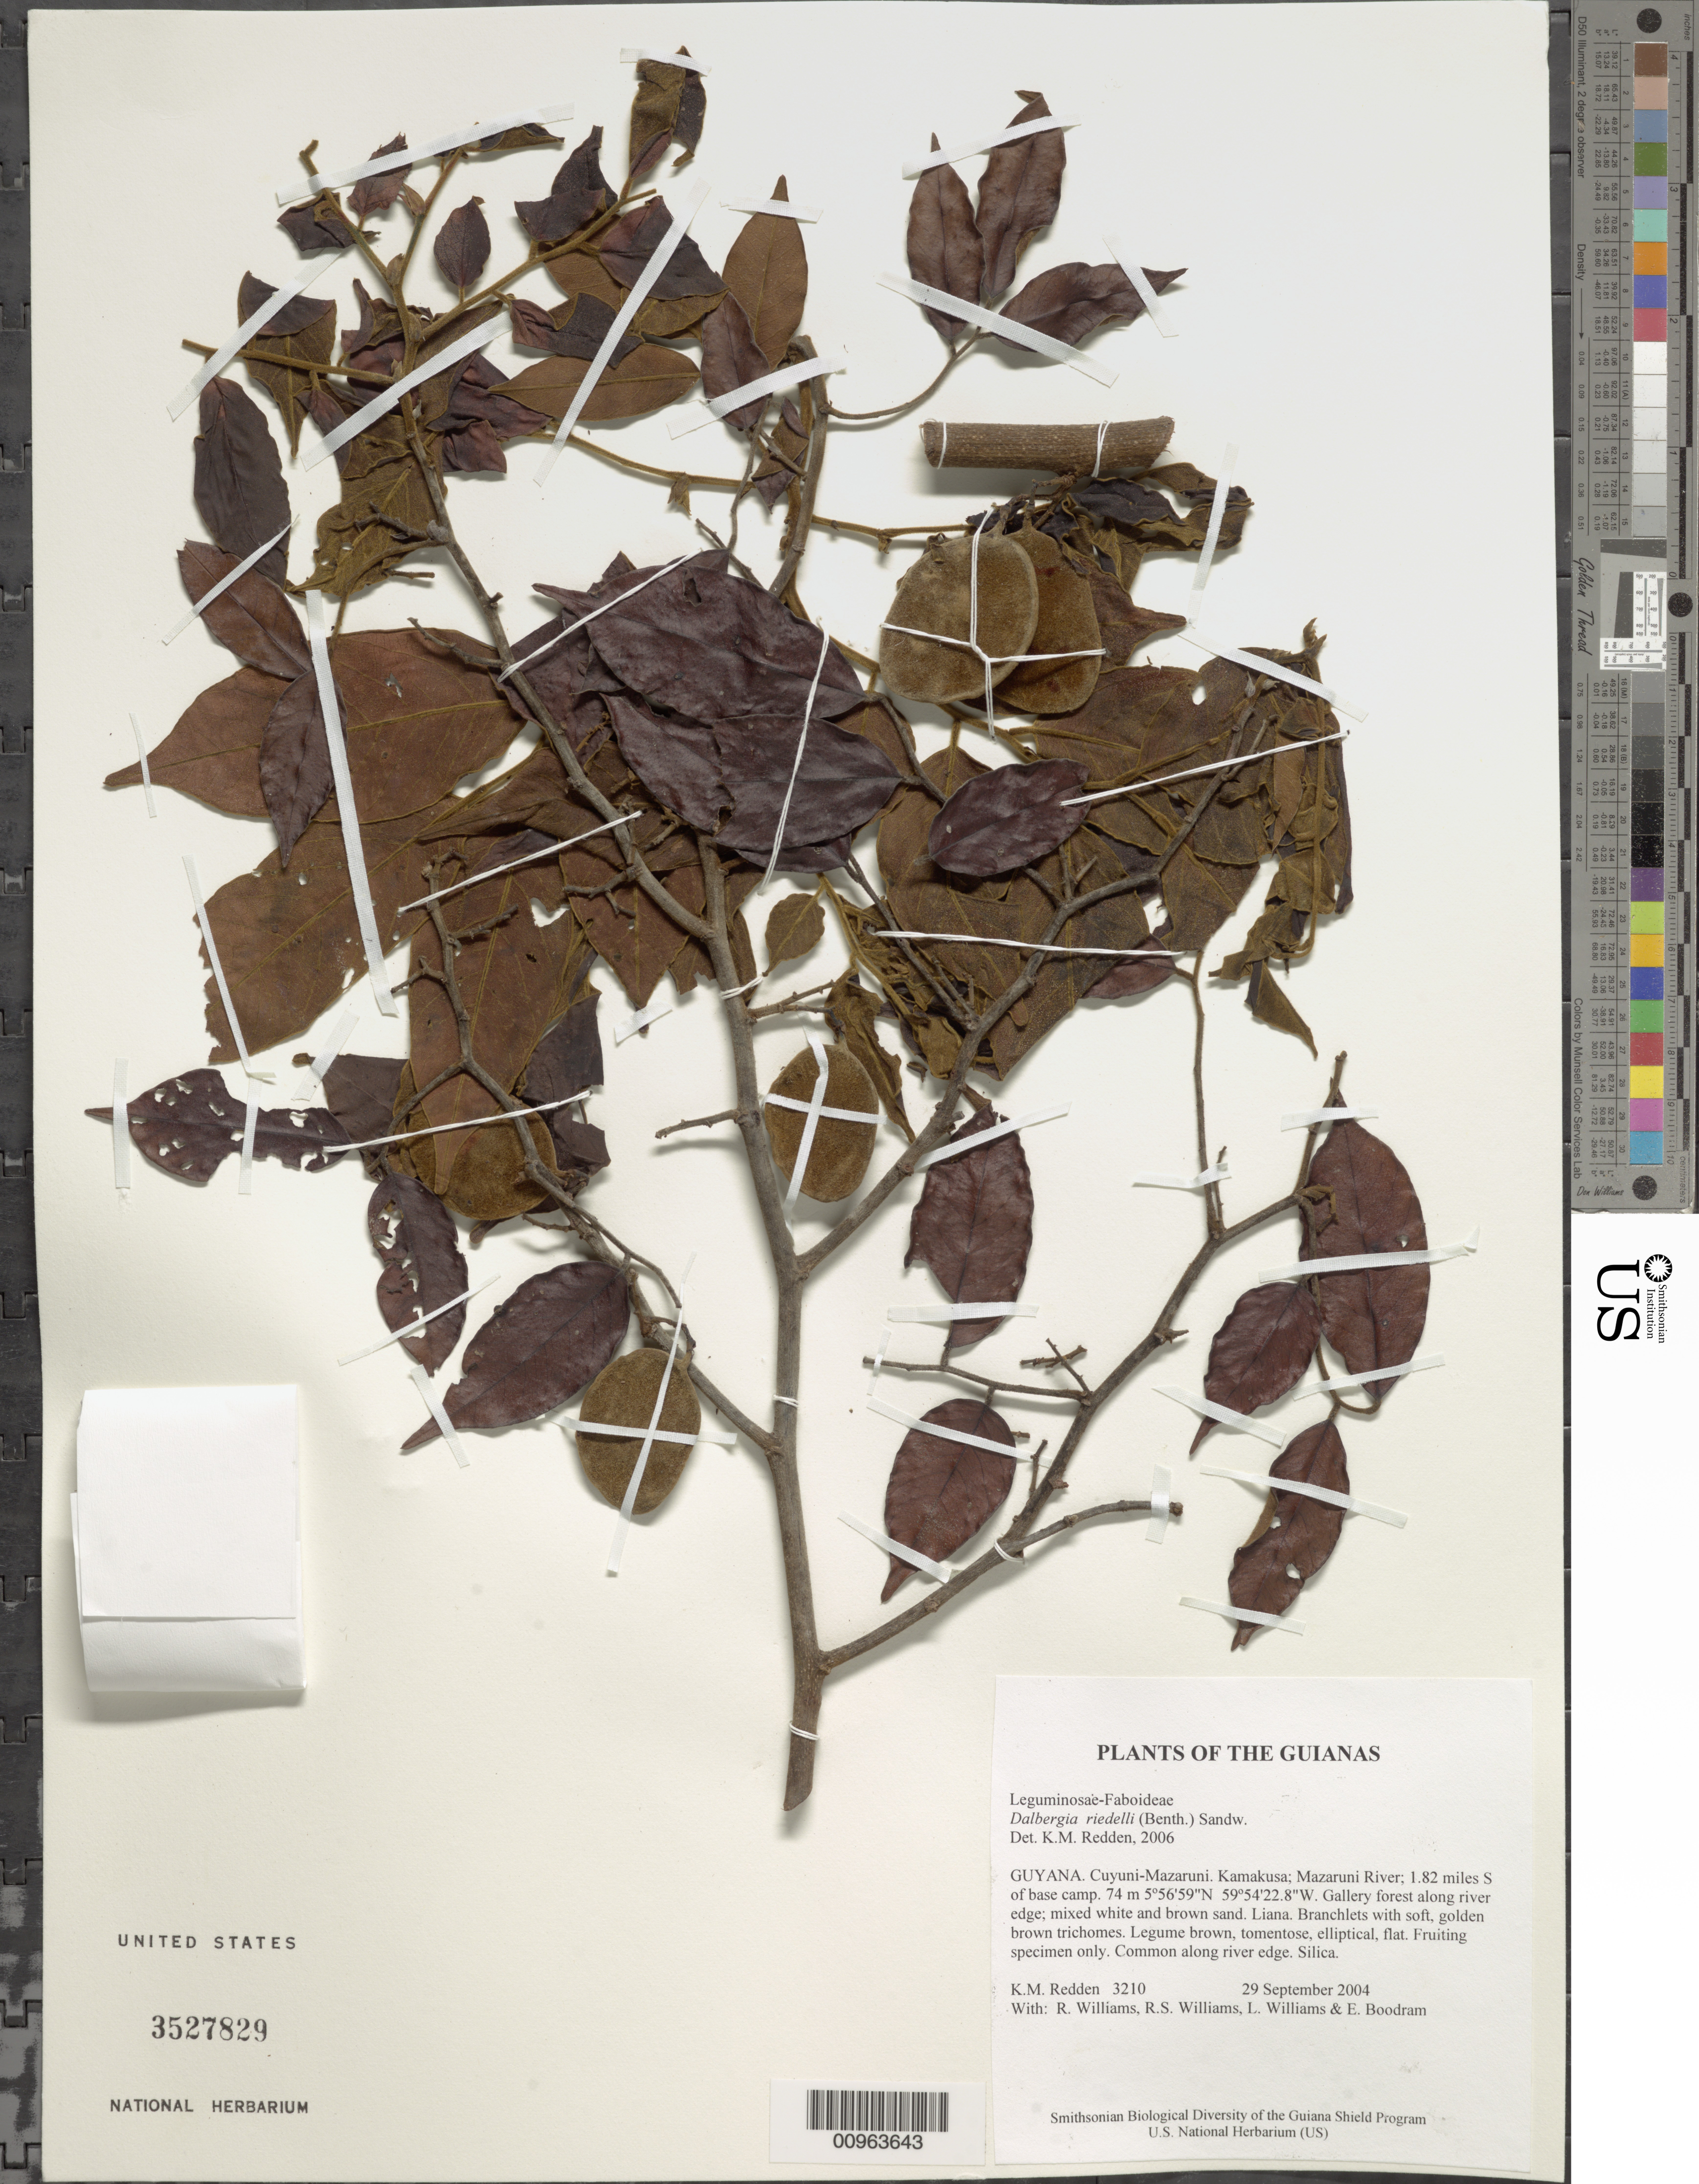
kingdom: Plantae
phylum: Tracheophyta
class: Magnoliopsida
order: Fabales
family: Fabaceae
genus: Dalbergia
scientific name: Dalbergia riedelii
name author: (Benth.) Sandwith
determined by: Redden, K. M.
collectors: K. M. Redden, R. Williams, R. S. Williams, L. Williams & E. Boodram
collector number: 3210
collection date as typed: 29 September 2004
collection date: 2004-09-29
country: Guyana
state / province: Cuyuni-Mazaruni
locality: Kamakusa; Mazaruni River; 1.82 miles S of base camp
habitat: Gallery forest along river edge; mixed white and brown sand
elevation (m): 74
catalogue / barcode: US 3527829